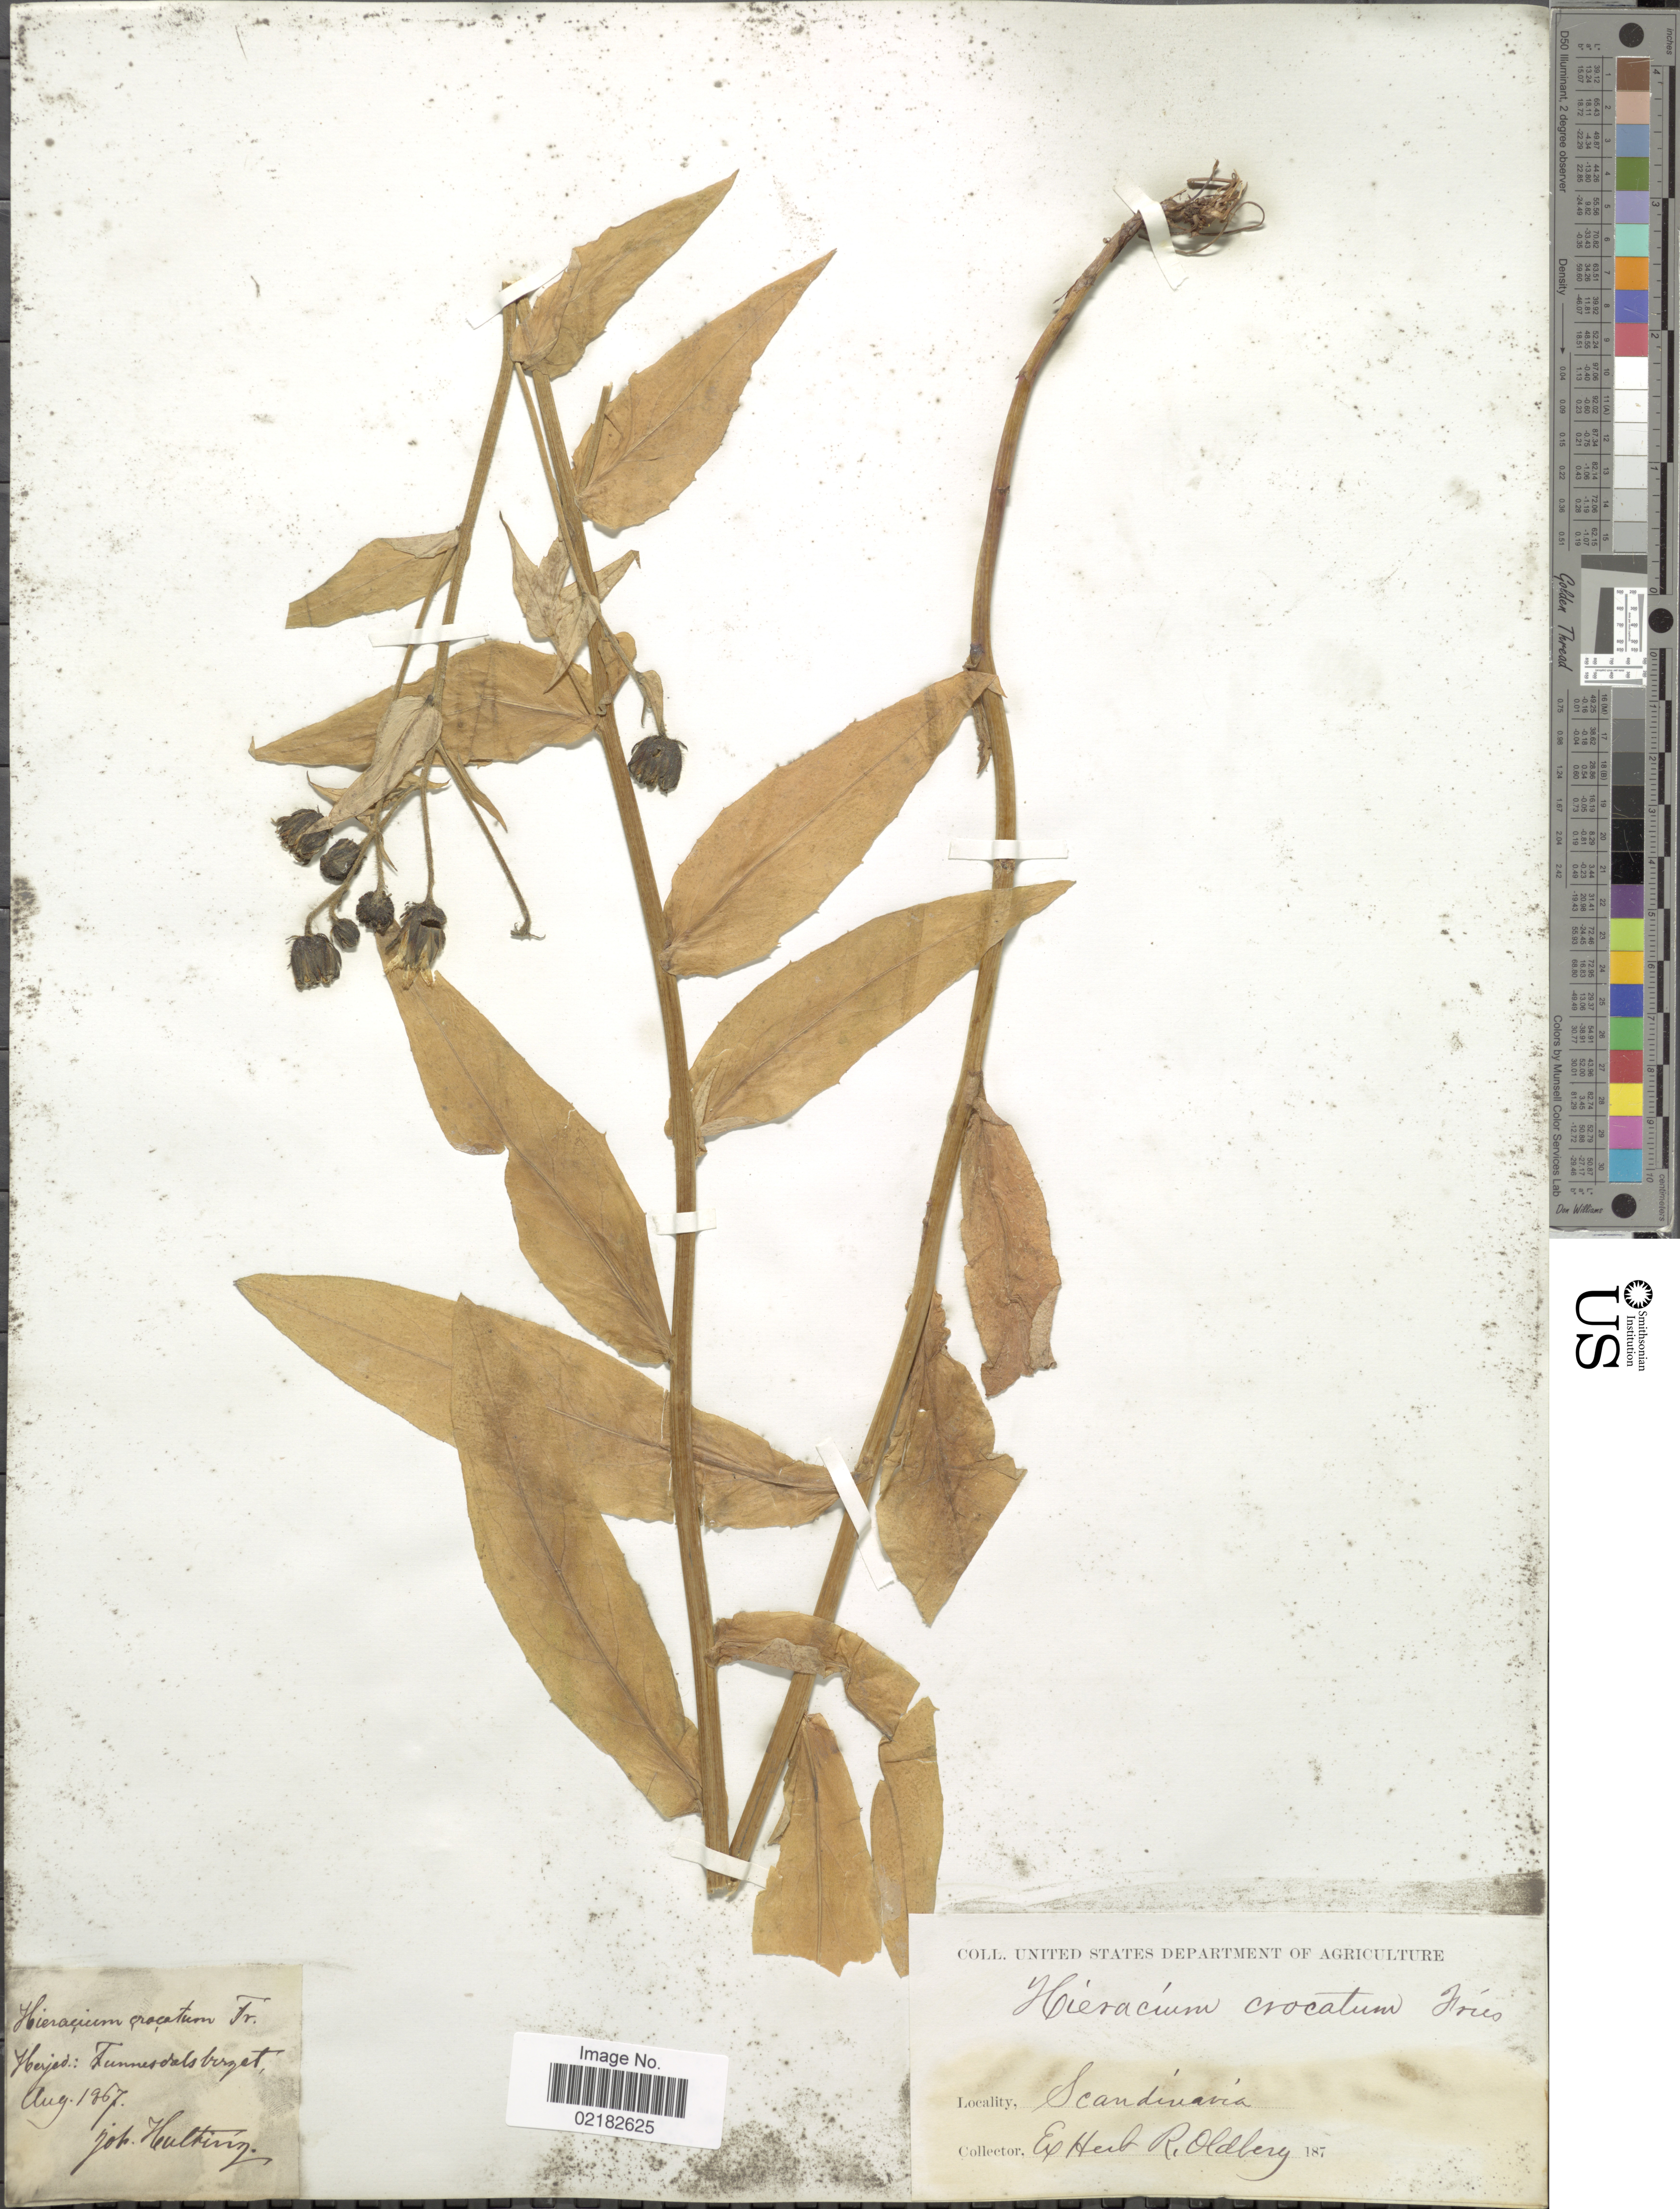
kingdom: Plantae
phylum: Tracheophyta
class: Magnoliopsida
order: Asterales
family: Asteraceae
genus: Hieracium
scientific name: Hieracium crocatum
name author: Fr.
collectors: J. Hulting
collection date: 1867-08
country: Sweden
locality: Scandinavia, Hayad, Funäsdalsberget